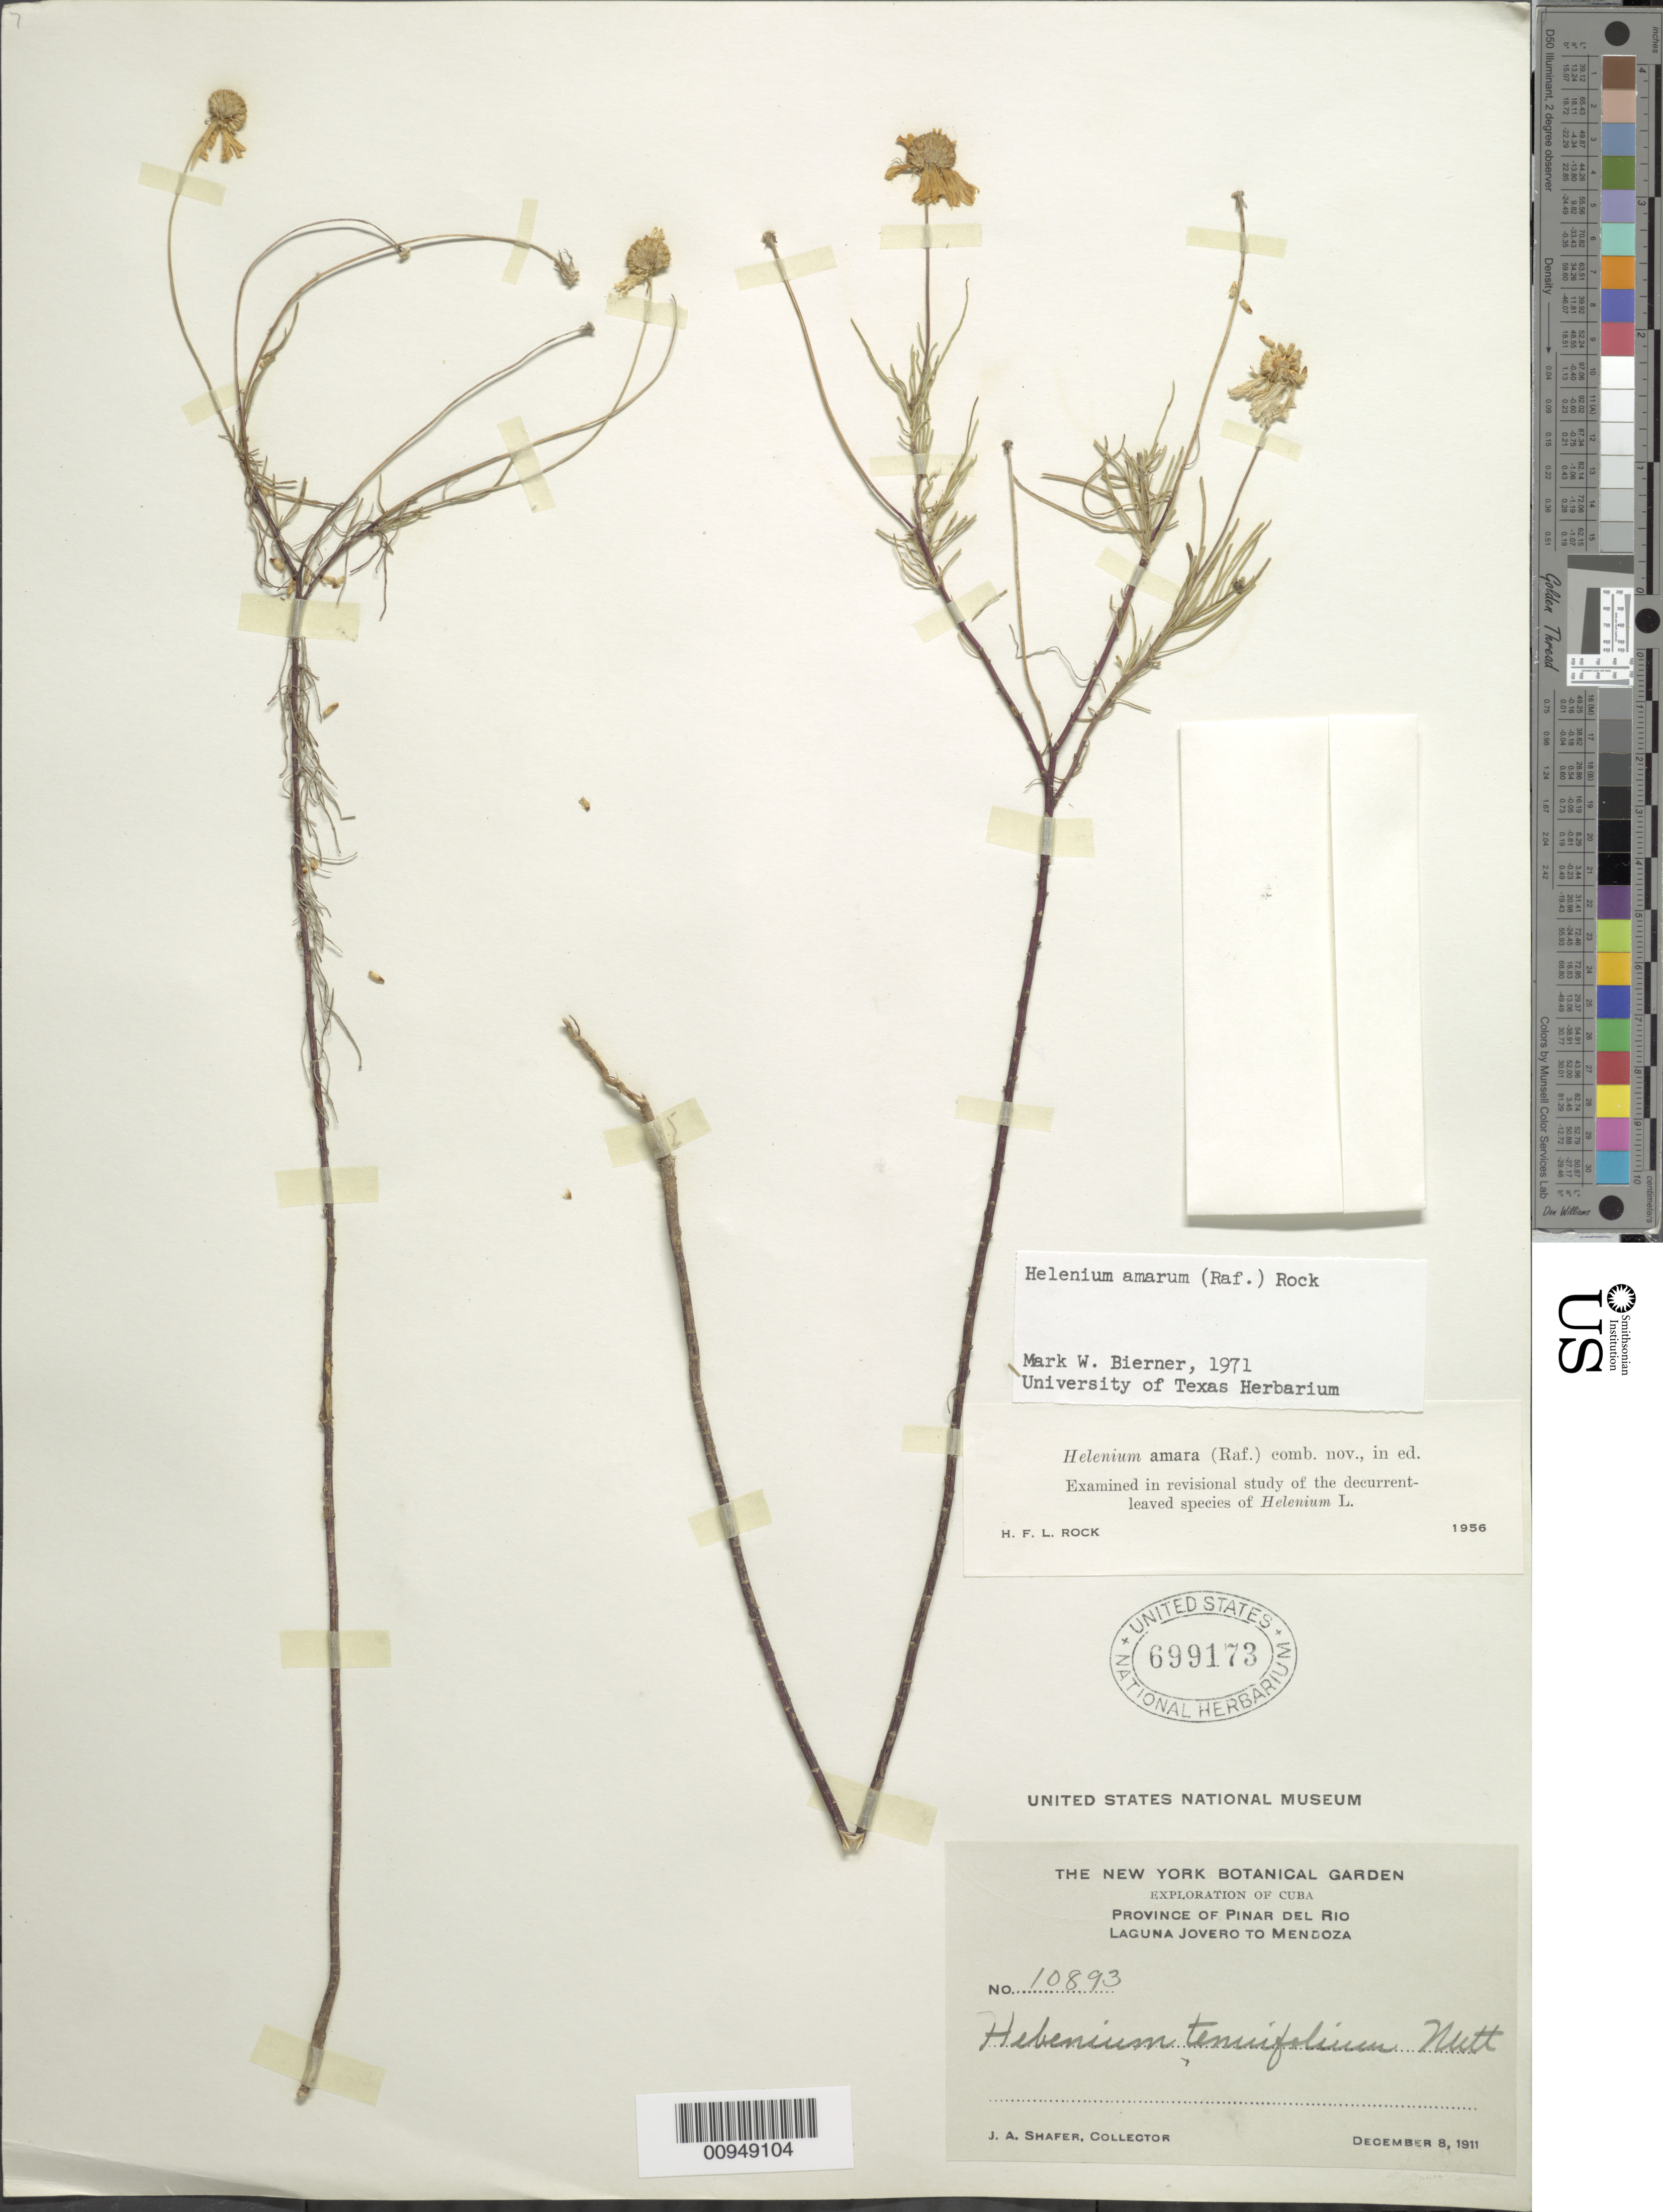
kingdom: Plantae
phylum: Tracheophyta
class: Magnoliopsida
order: Asterales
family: Asteraceae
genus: Helenium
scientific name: Helenium amarum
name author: (Raf.) H. Rock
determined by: Bierner, M. W.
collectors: J. A. Shafer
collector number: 10893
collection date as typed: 08 Dec 1911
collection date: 1911-12-08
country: Cuba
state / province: Pinar del Rio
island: Cuba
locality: Laguna Jovero to Mendoza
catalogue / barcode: US 699173